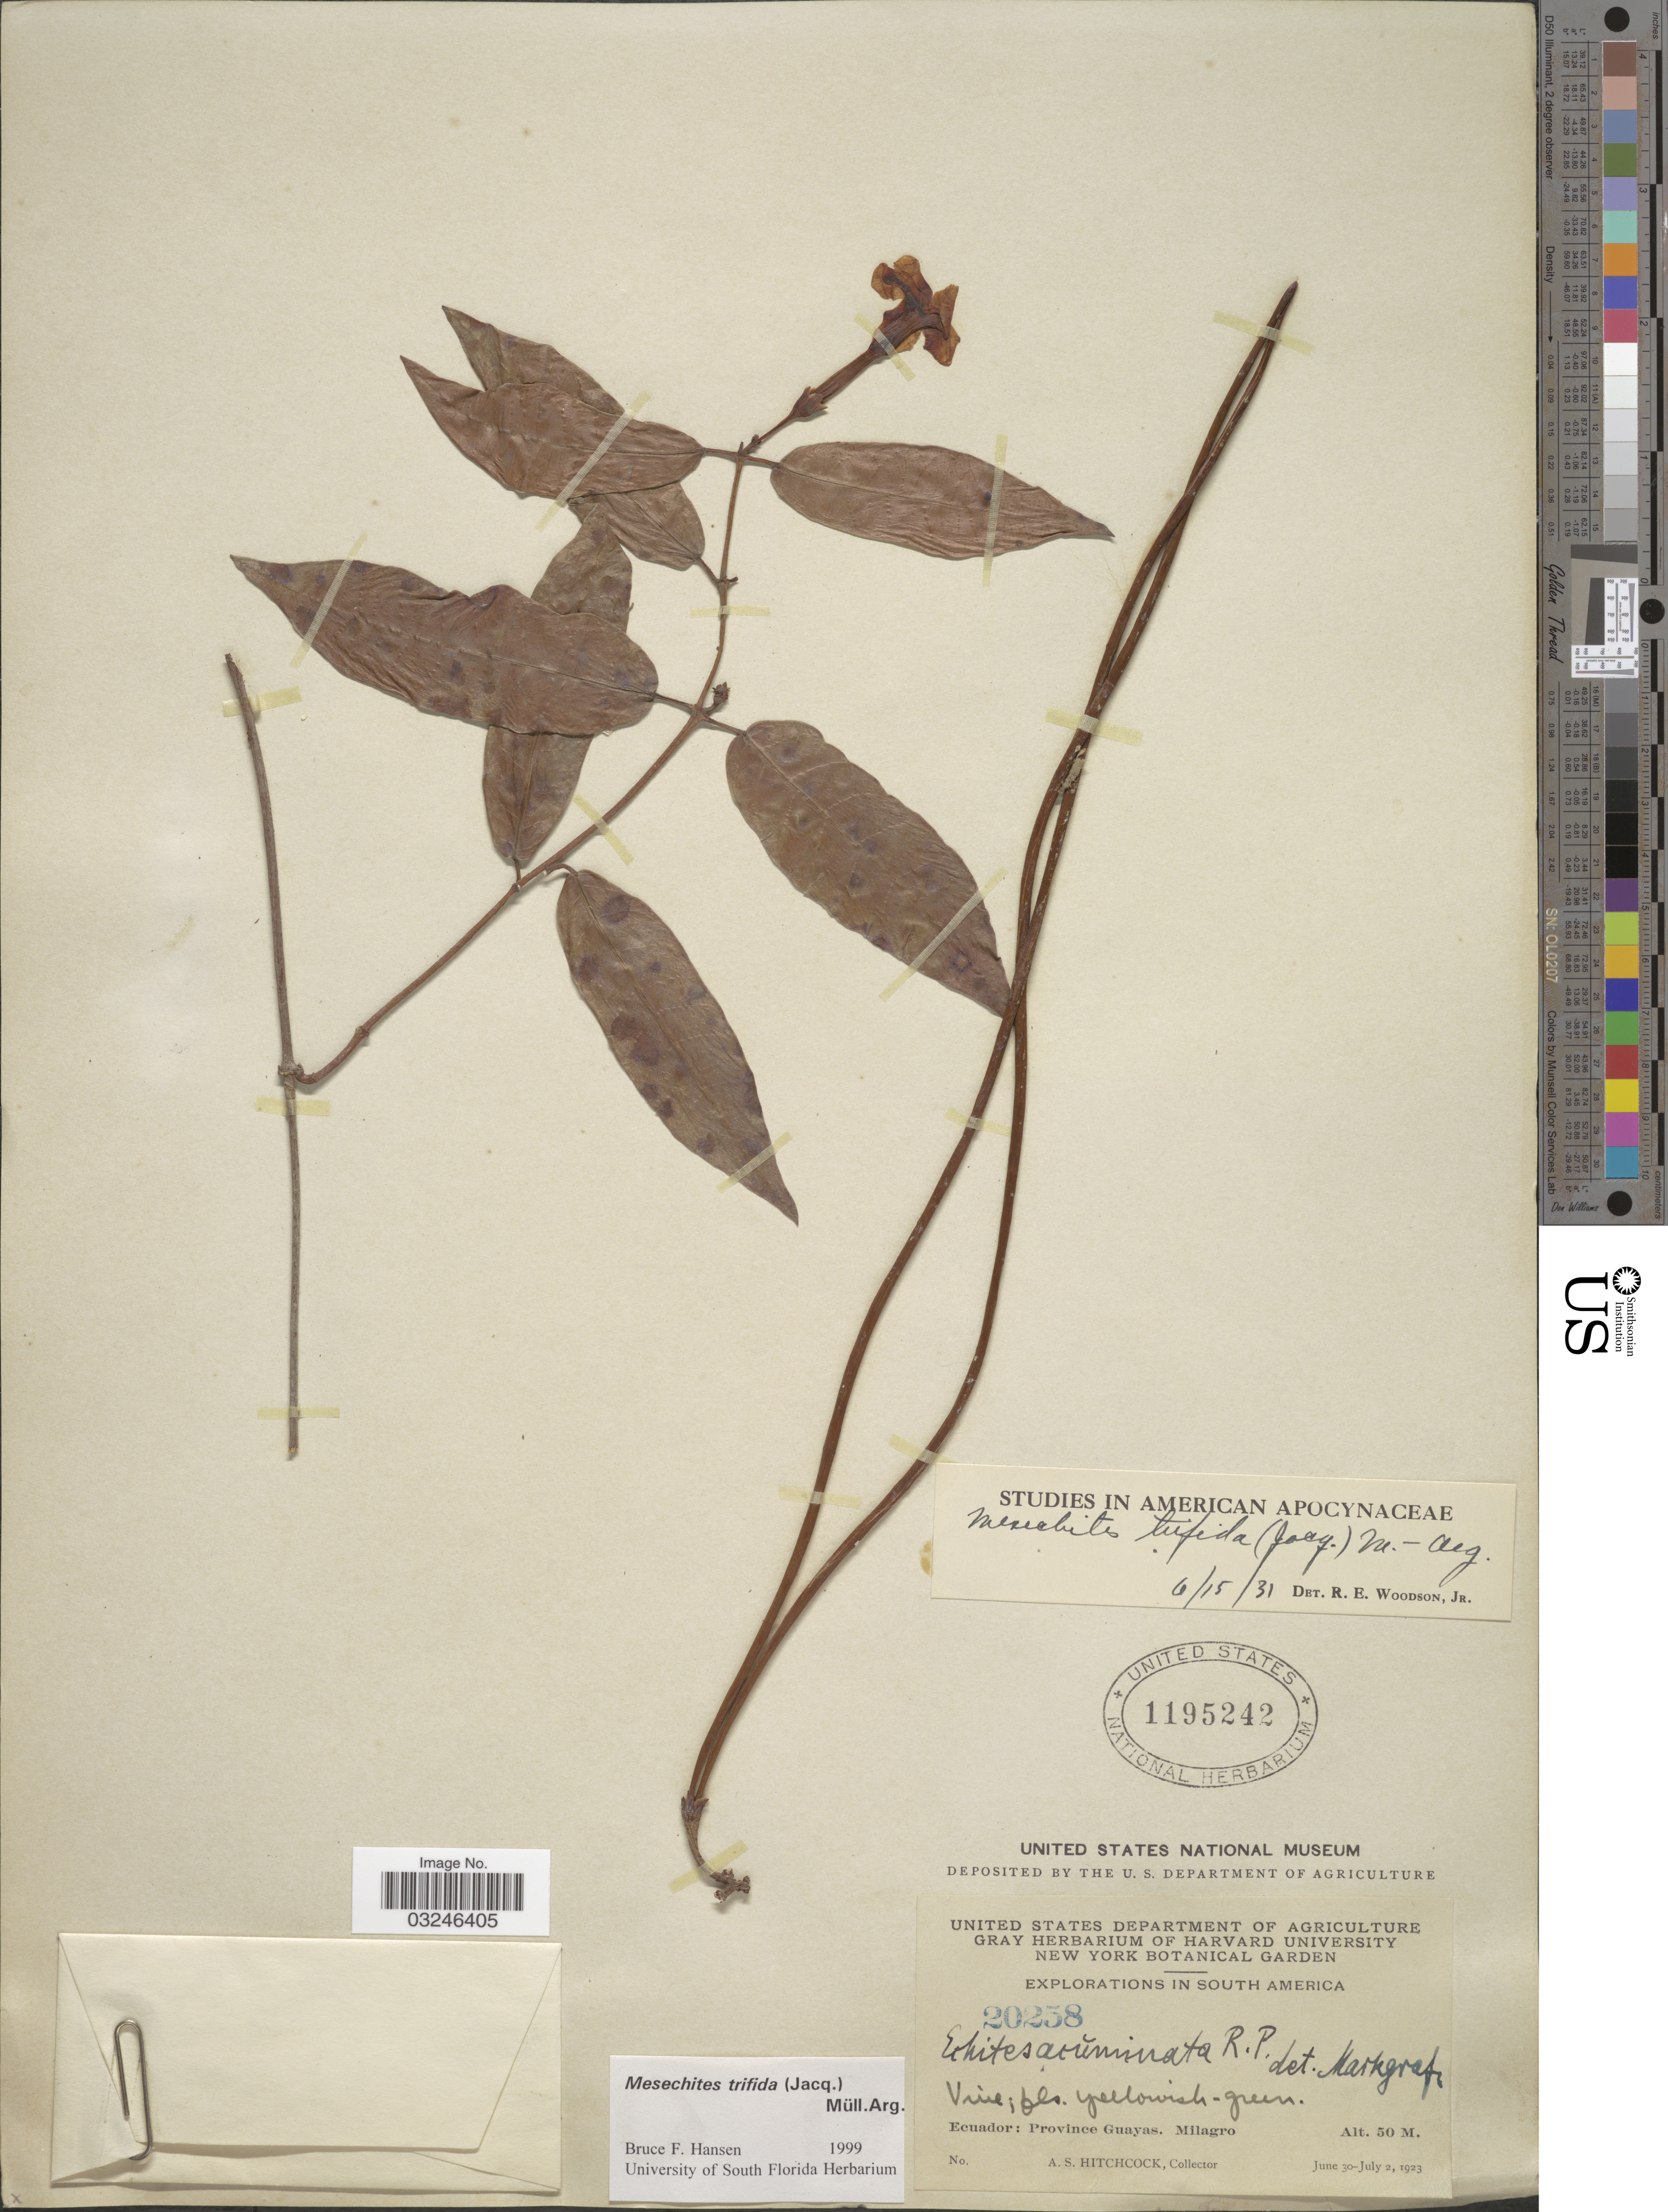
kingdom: Plantae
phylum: Tracheophyta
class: Magnoliopsida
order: Gentianales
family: Apocynaceae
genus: Mesechites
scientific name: Mesechites trifidus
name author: (Jacq.) Müll. Arg.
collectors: A. S. Hitchcock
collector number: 20258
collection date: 1923-06-30/1923-07-02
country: Ecuador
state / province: Guayas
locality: Milagro.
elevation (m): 50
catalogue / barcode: US 1195242